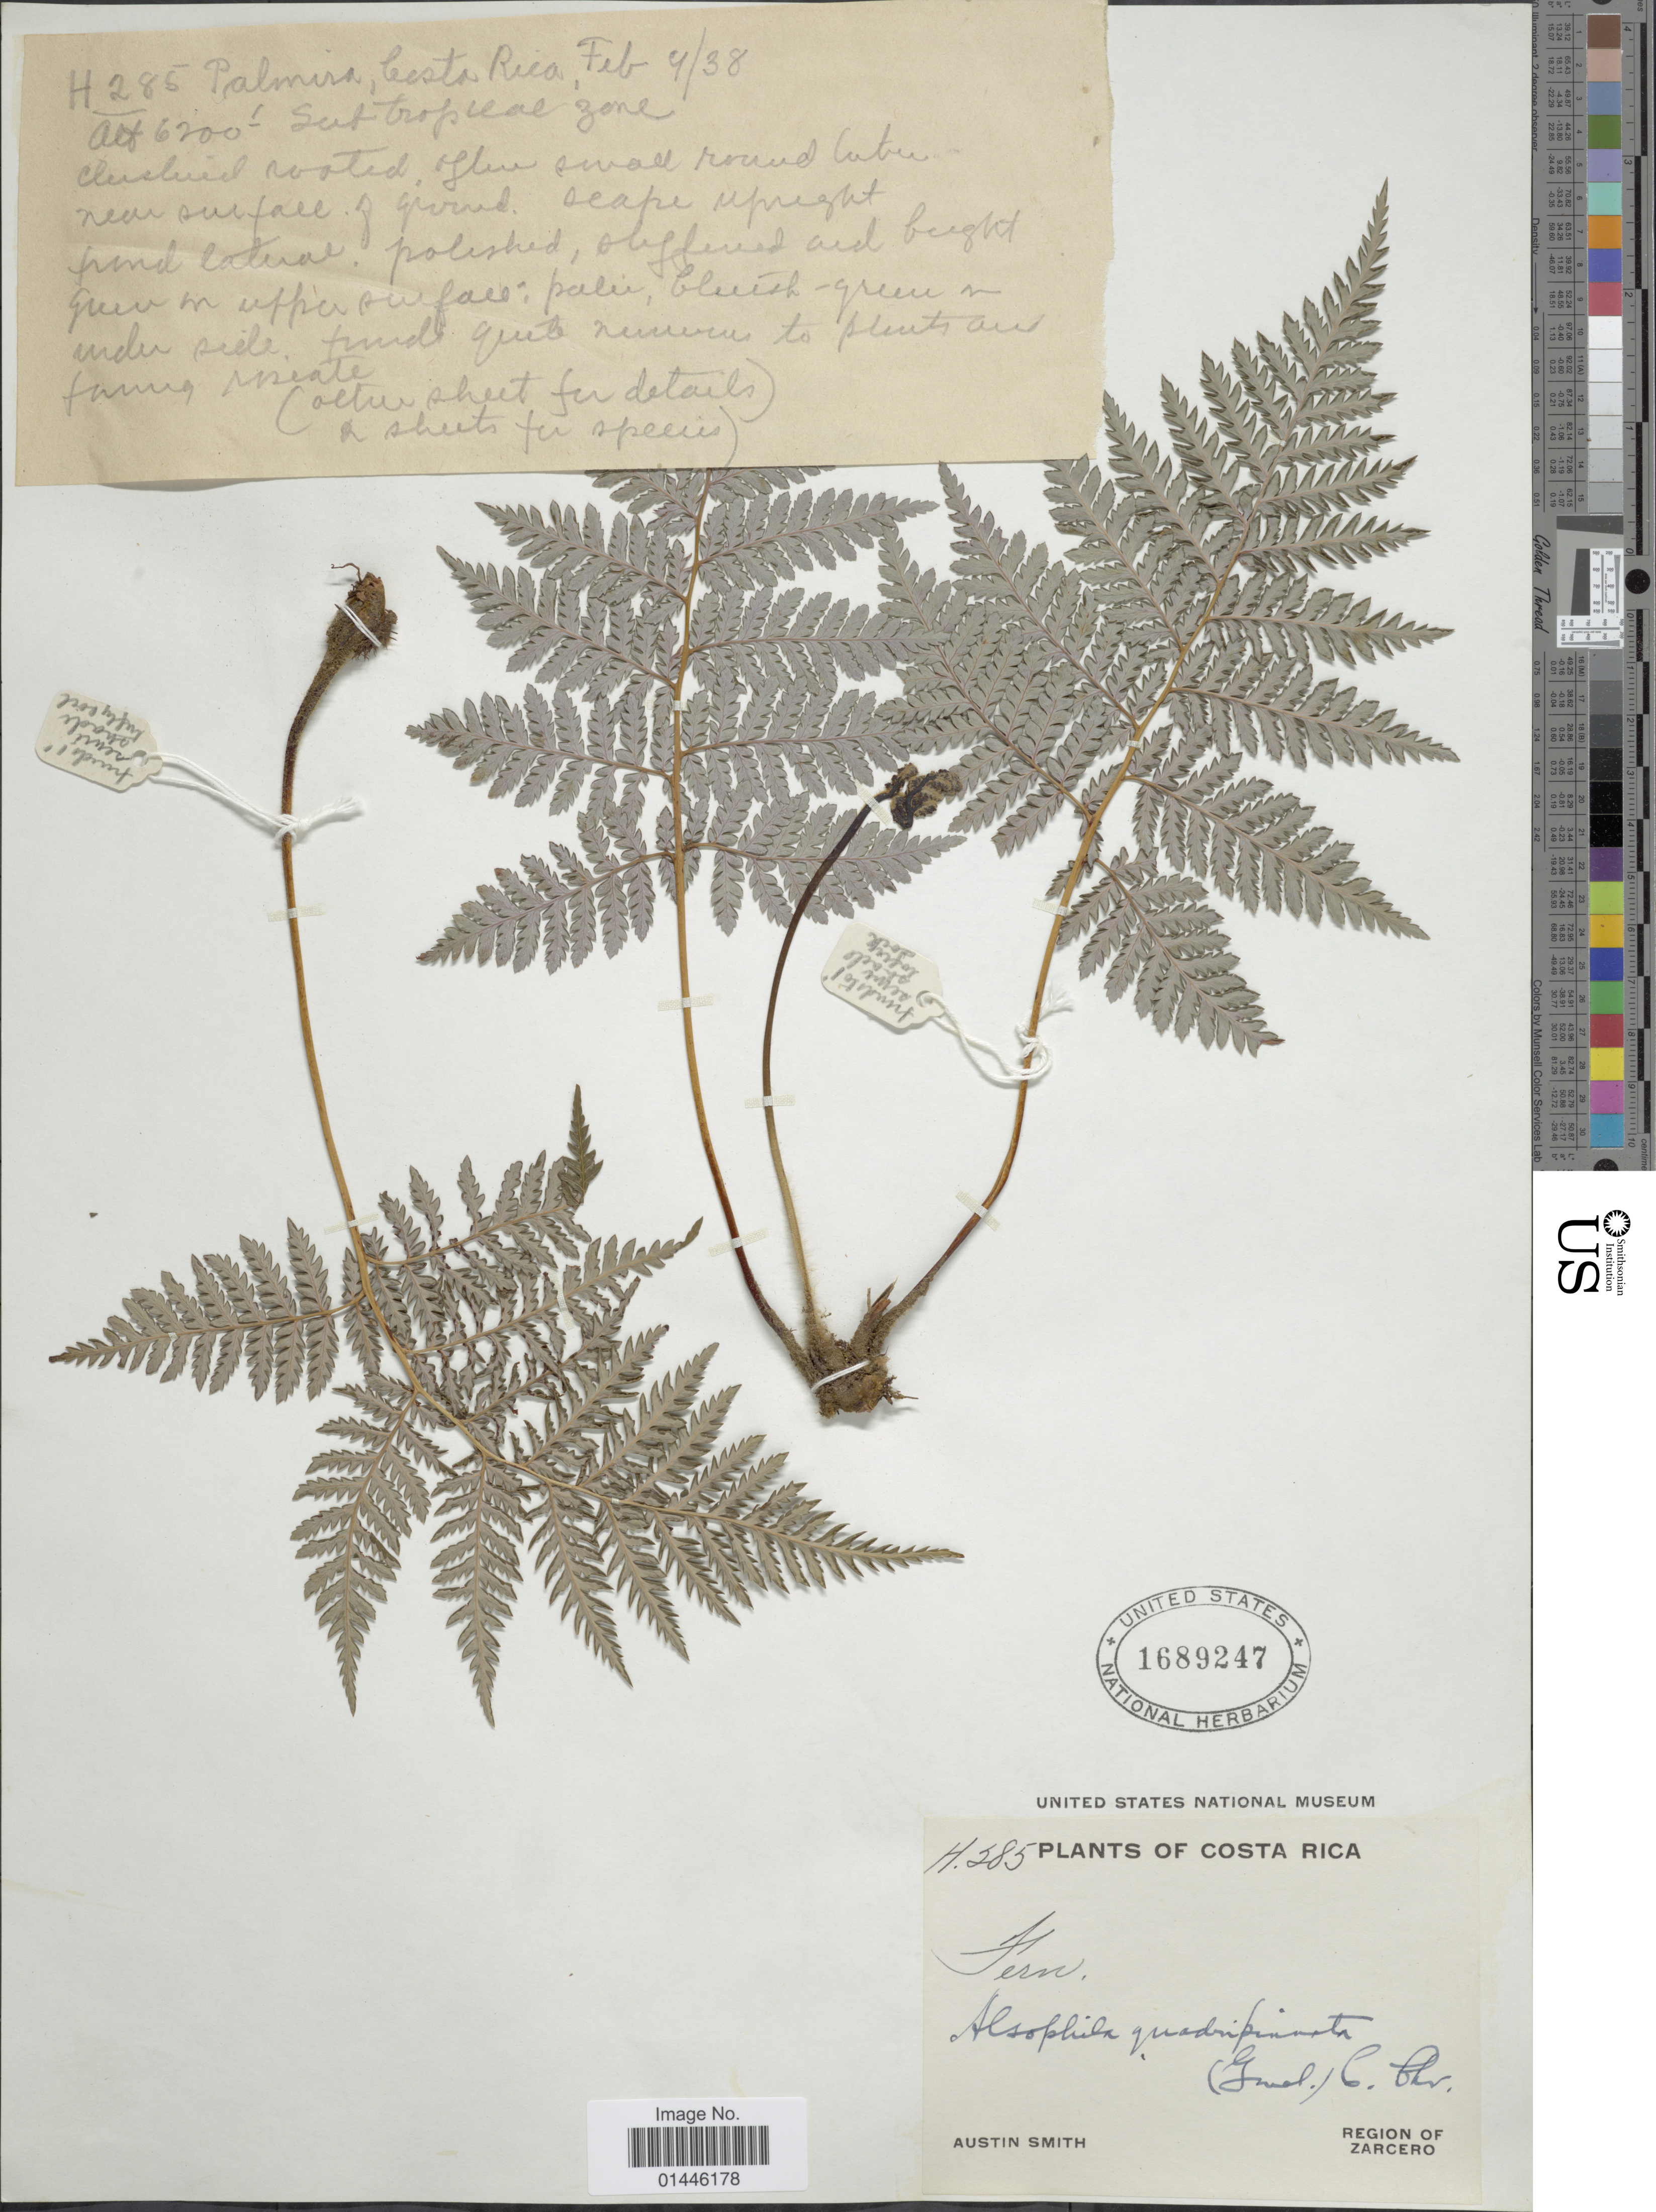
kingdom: Plantae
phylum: Tracheophyta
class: Polypodiopsida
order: Cyatheales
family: Dicksoniaceae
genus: Lophosoria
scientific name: Lophosoria quadripinnata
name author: (J.F. Gmel.) C. Chr.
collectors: Aust P. Smith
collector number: H585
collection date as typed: Transcribed d/m/y: 4/2/38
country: Costa Rica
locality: Region of Zarcero. Subtropical Zone. Palmira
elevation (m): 1890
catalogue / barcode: US 1689247